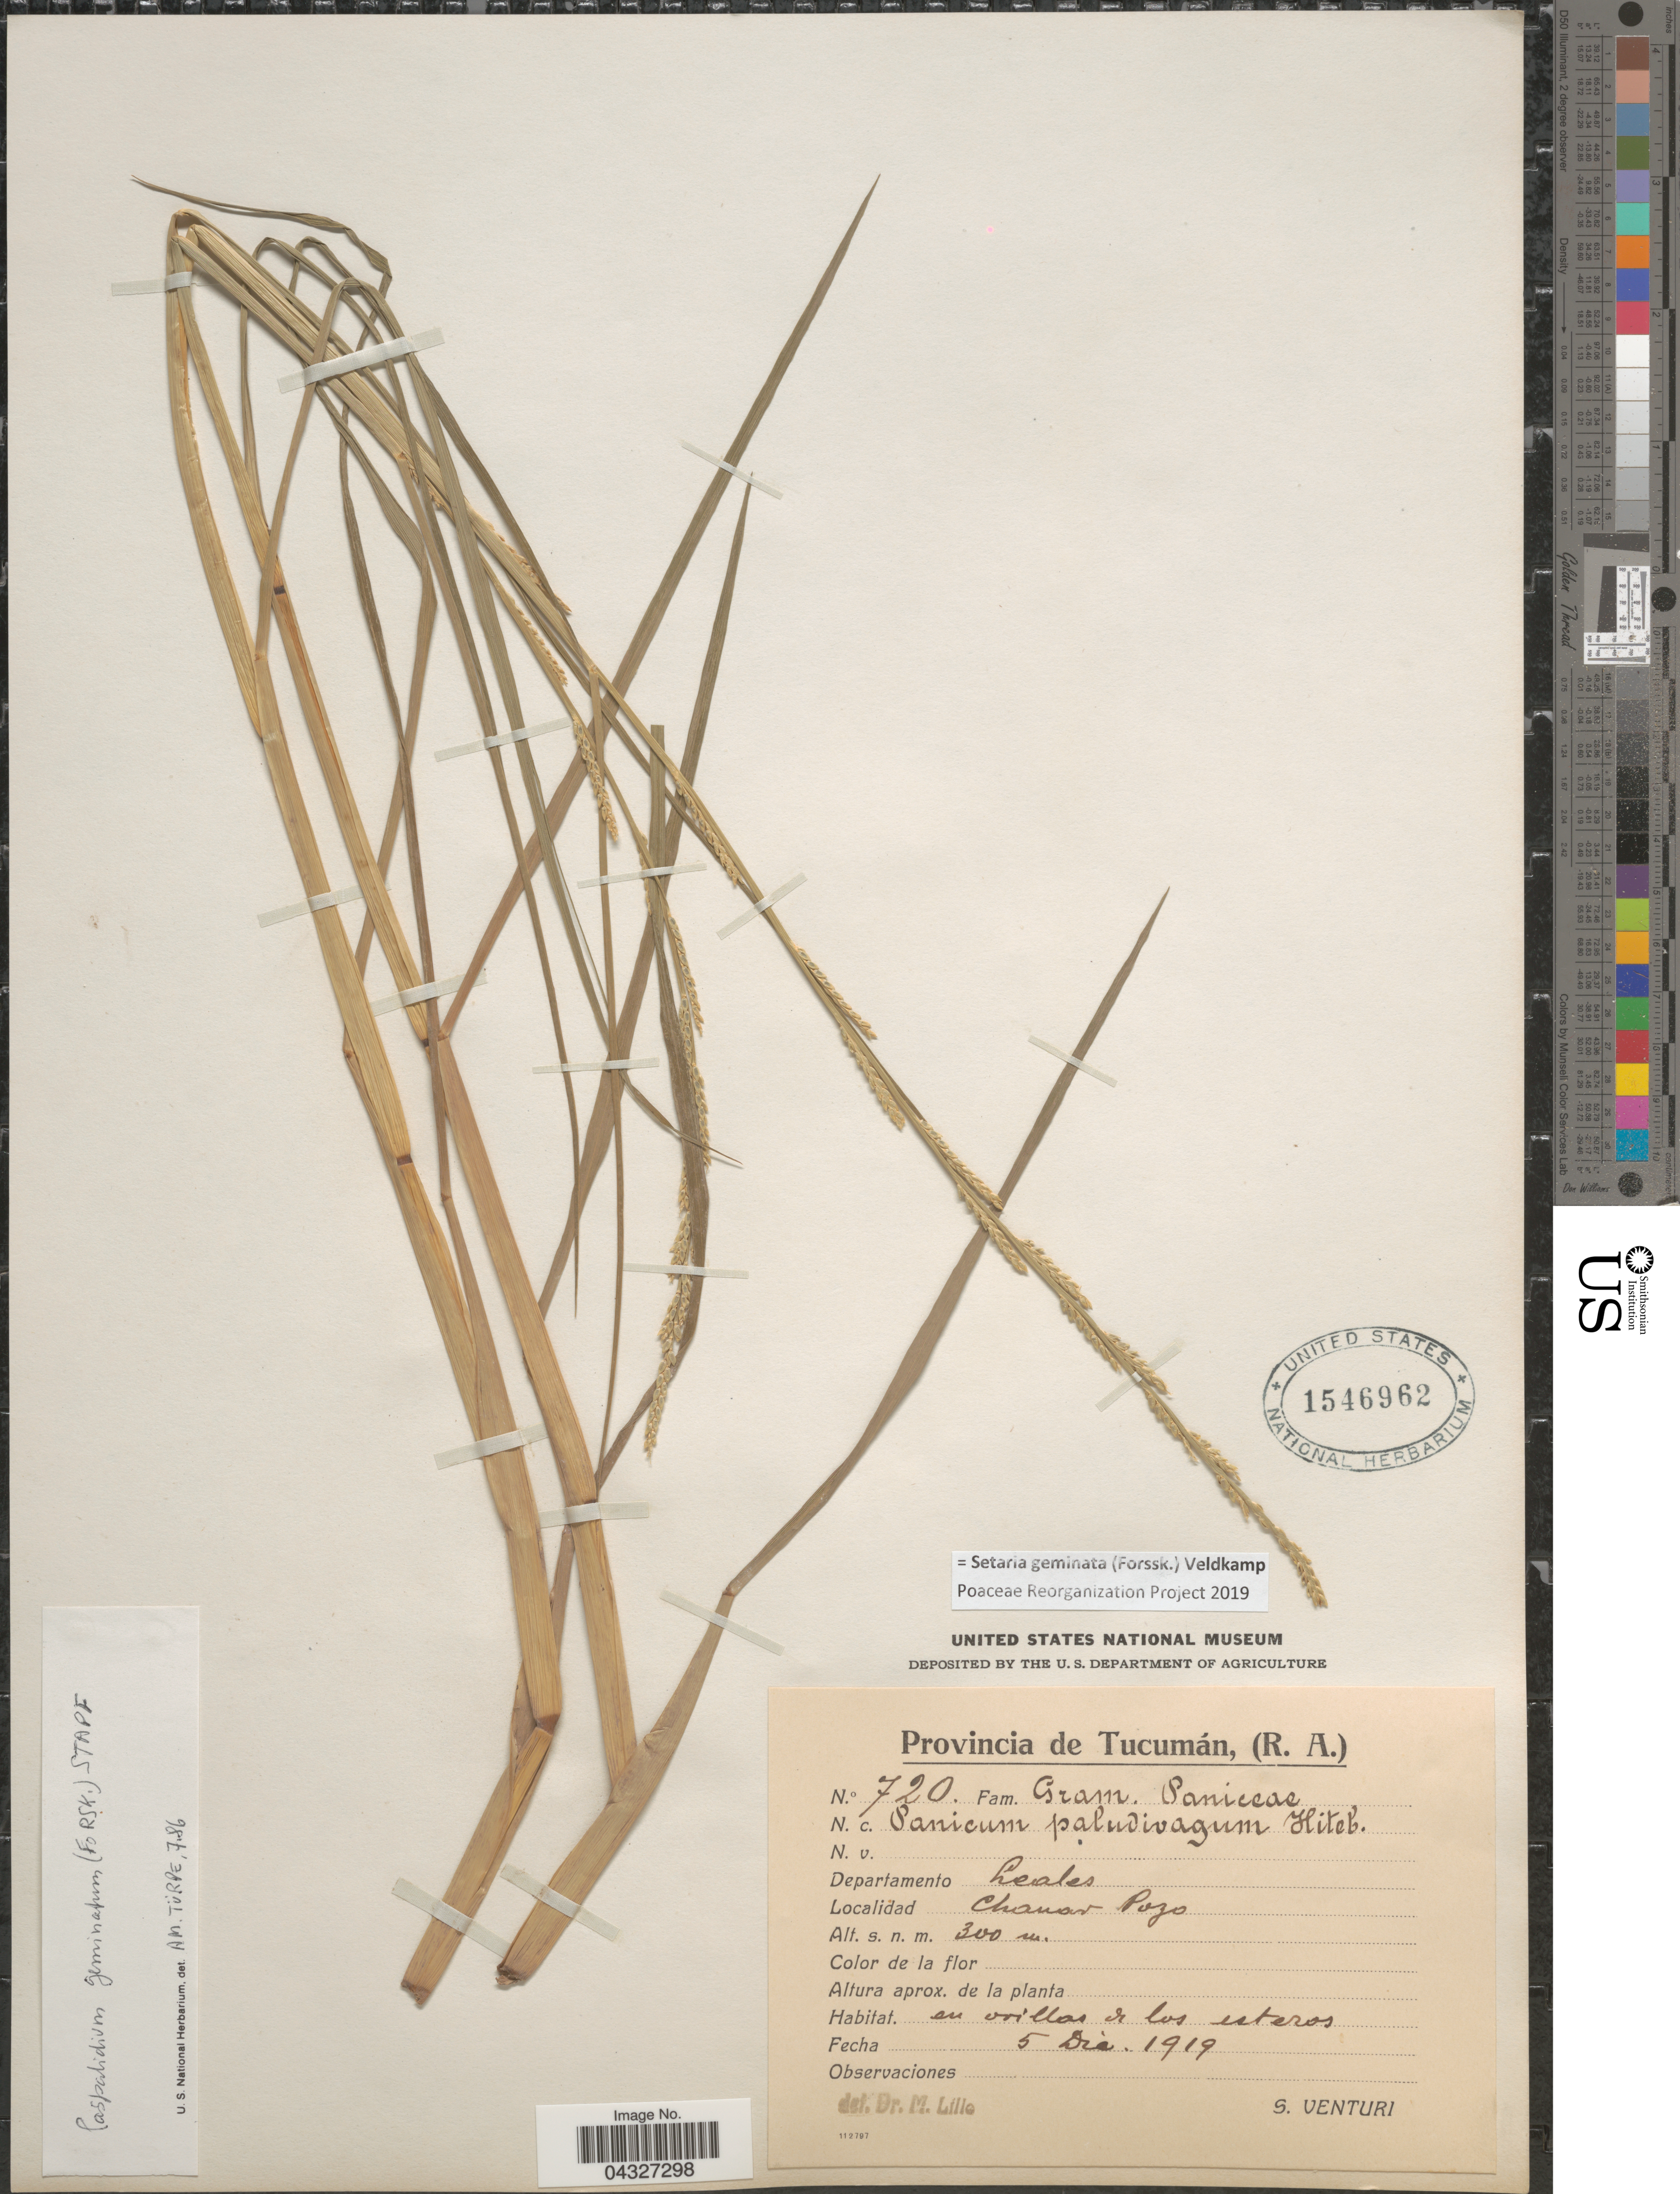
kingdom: Plantae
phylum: Tracheophyta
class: Liliopsida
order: Poales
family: Poaceae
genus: Setaria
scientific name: Setaria geminata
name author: (Forssk.) Veldkamp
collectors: S. Venturi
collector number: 720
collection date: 1919-12-05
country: Argentina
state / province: Tucuman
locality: Departamento Leales. Chañar Pozo.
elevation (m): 300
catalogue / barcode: US 1546962